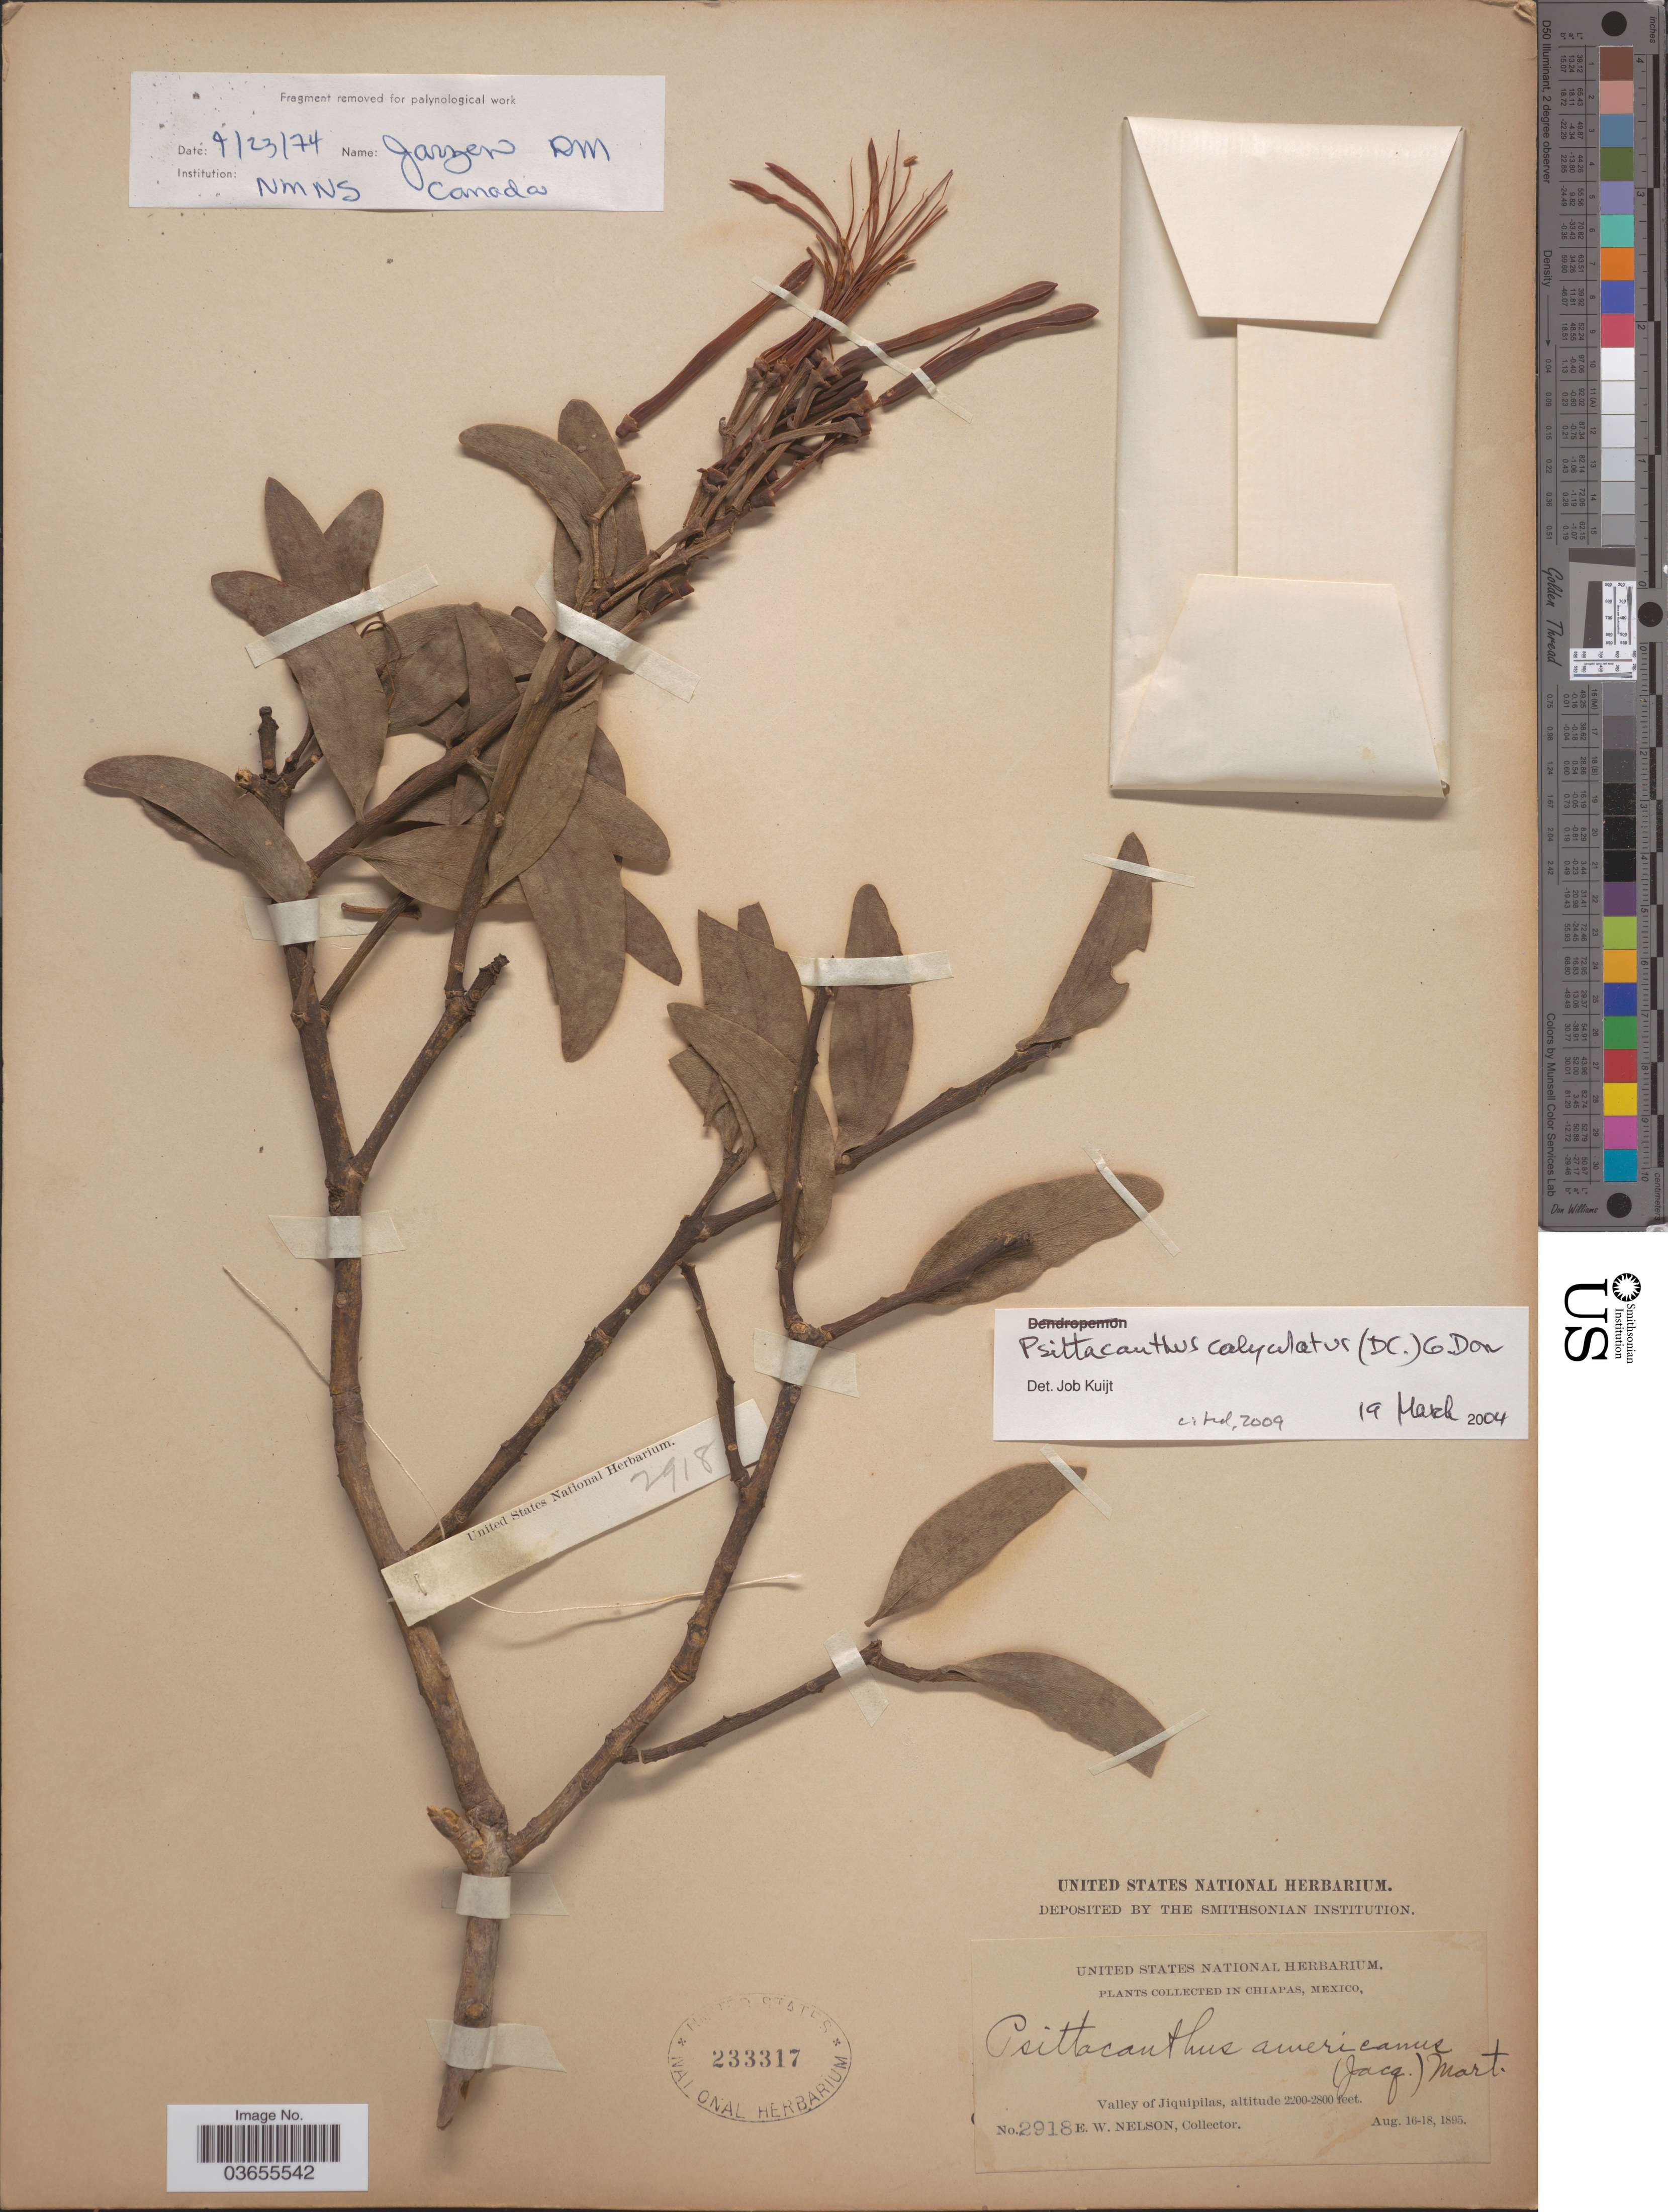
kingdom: Plantae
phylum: Tracheophyta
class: Magnoliopsida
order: Santalales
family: Loranthaceae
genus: Psittacanthus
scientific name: Psittacanthus calyculatus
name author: (DC.) G. Don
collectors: E. W. Nelson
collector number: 2918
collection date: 1895-08-16/1895-08-18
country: Mexico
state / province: Chiapas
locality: Valley of Jiquipilas.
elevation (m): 671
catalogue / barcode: US 233317